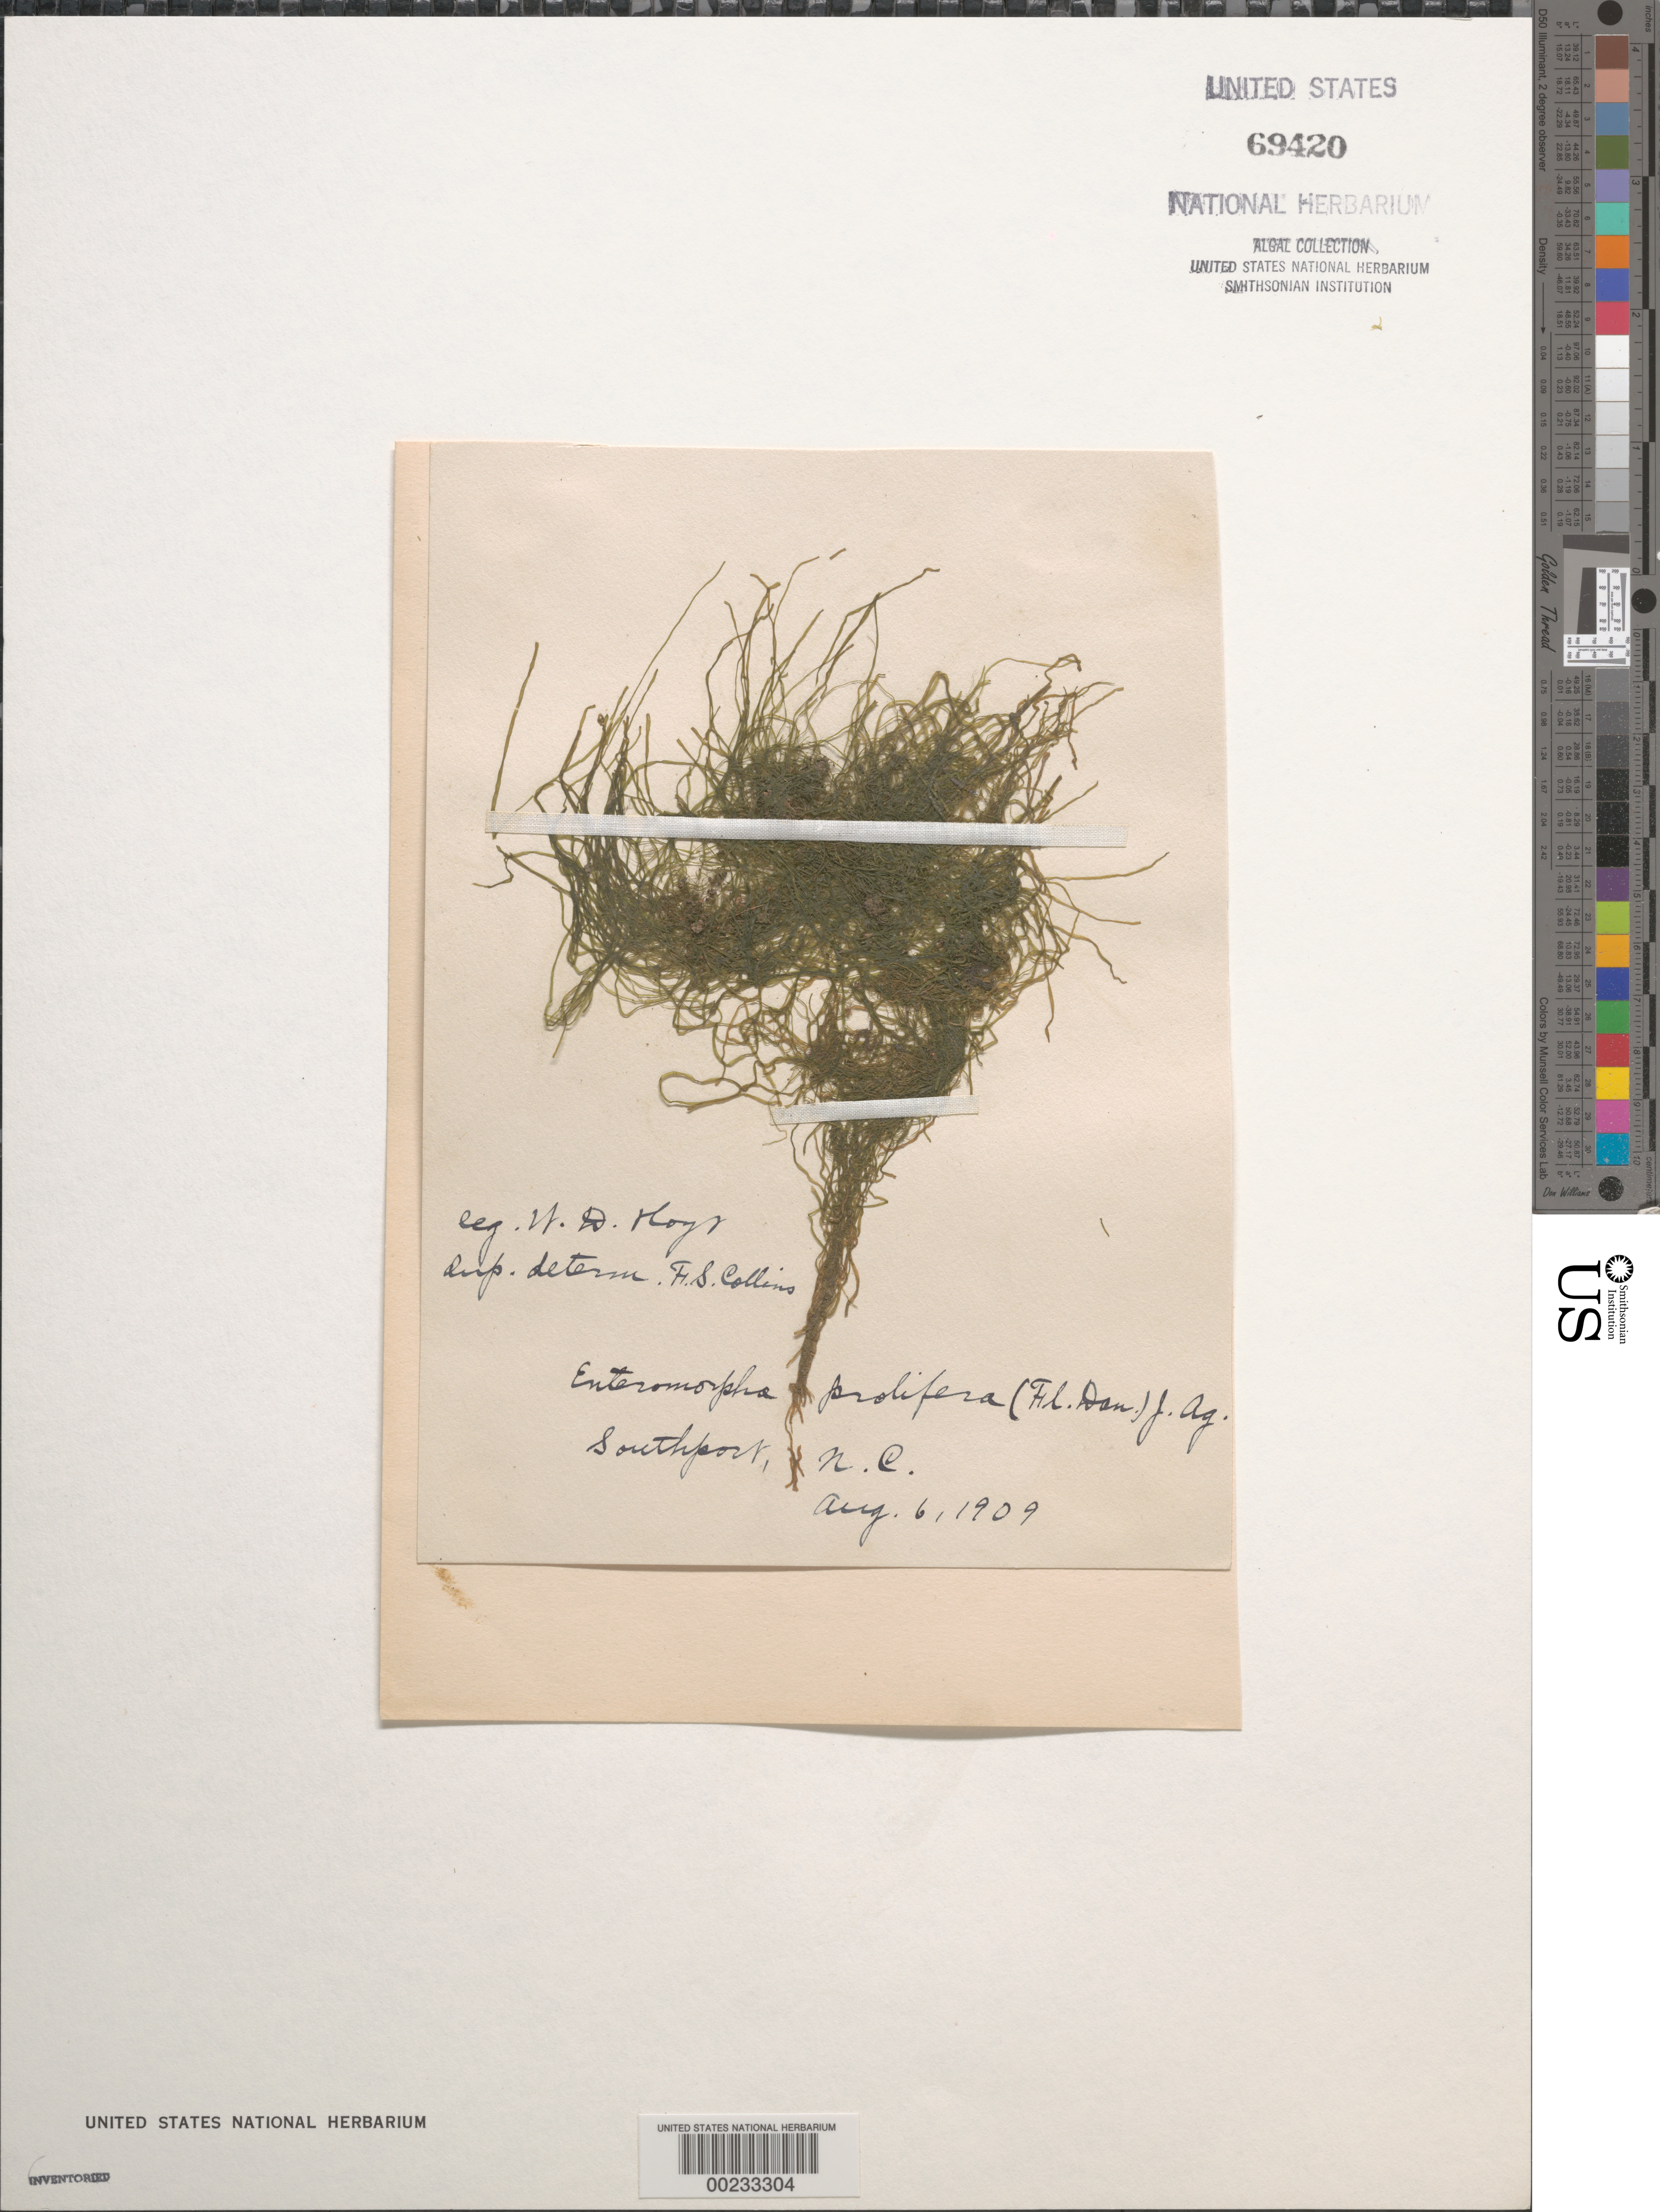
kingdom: Plantae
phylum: Chlorophyta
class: Ulvophyceae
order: Ulvales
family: Ulvaceae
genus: Ulva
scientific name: Ulva prolifera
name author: O.F. Müller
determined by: Algae name updating Project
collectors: W. D. Hoyt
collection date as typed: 06 Aug 1909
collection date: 1909-08-06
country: United States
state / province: North Carolina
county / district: Brunswick County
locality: Southport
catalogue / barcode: US 69420